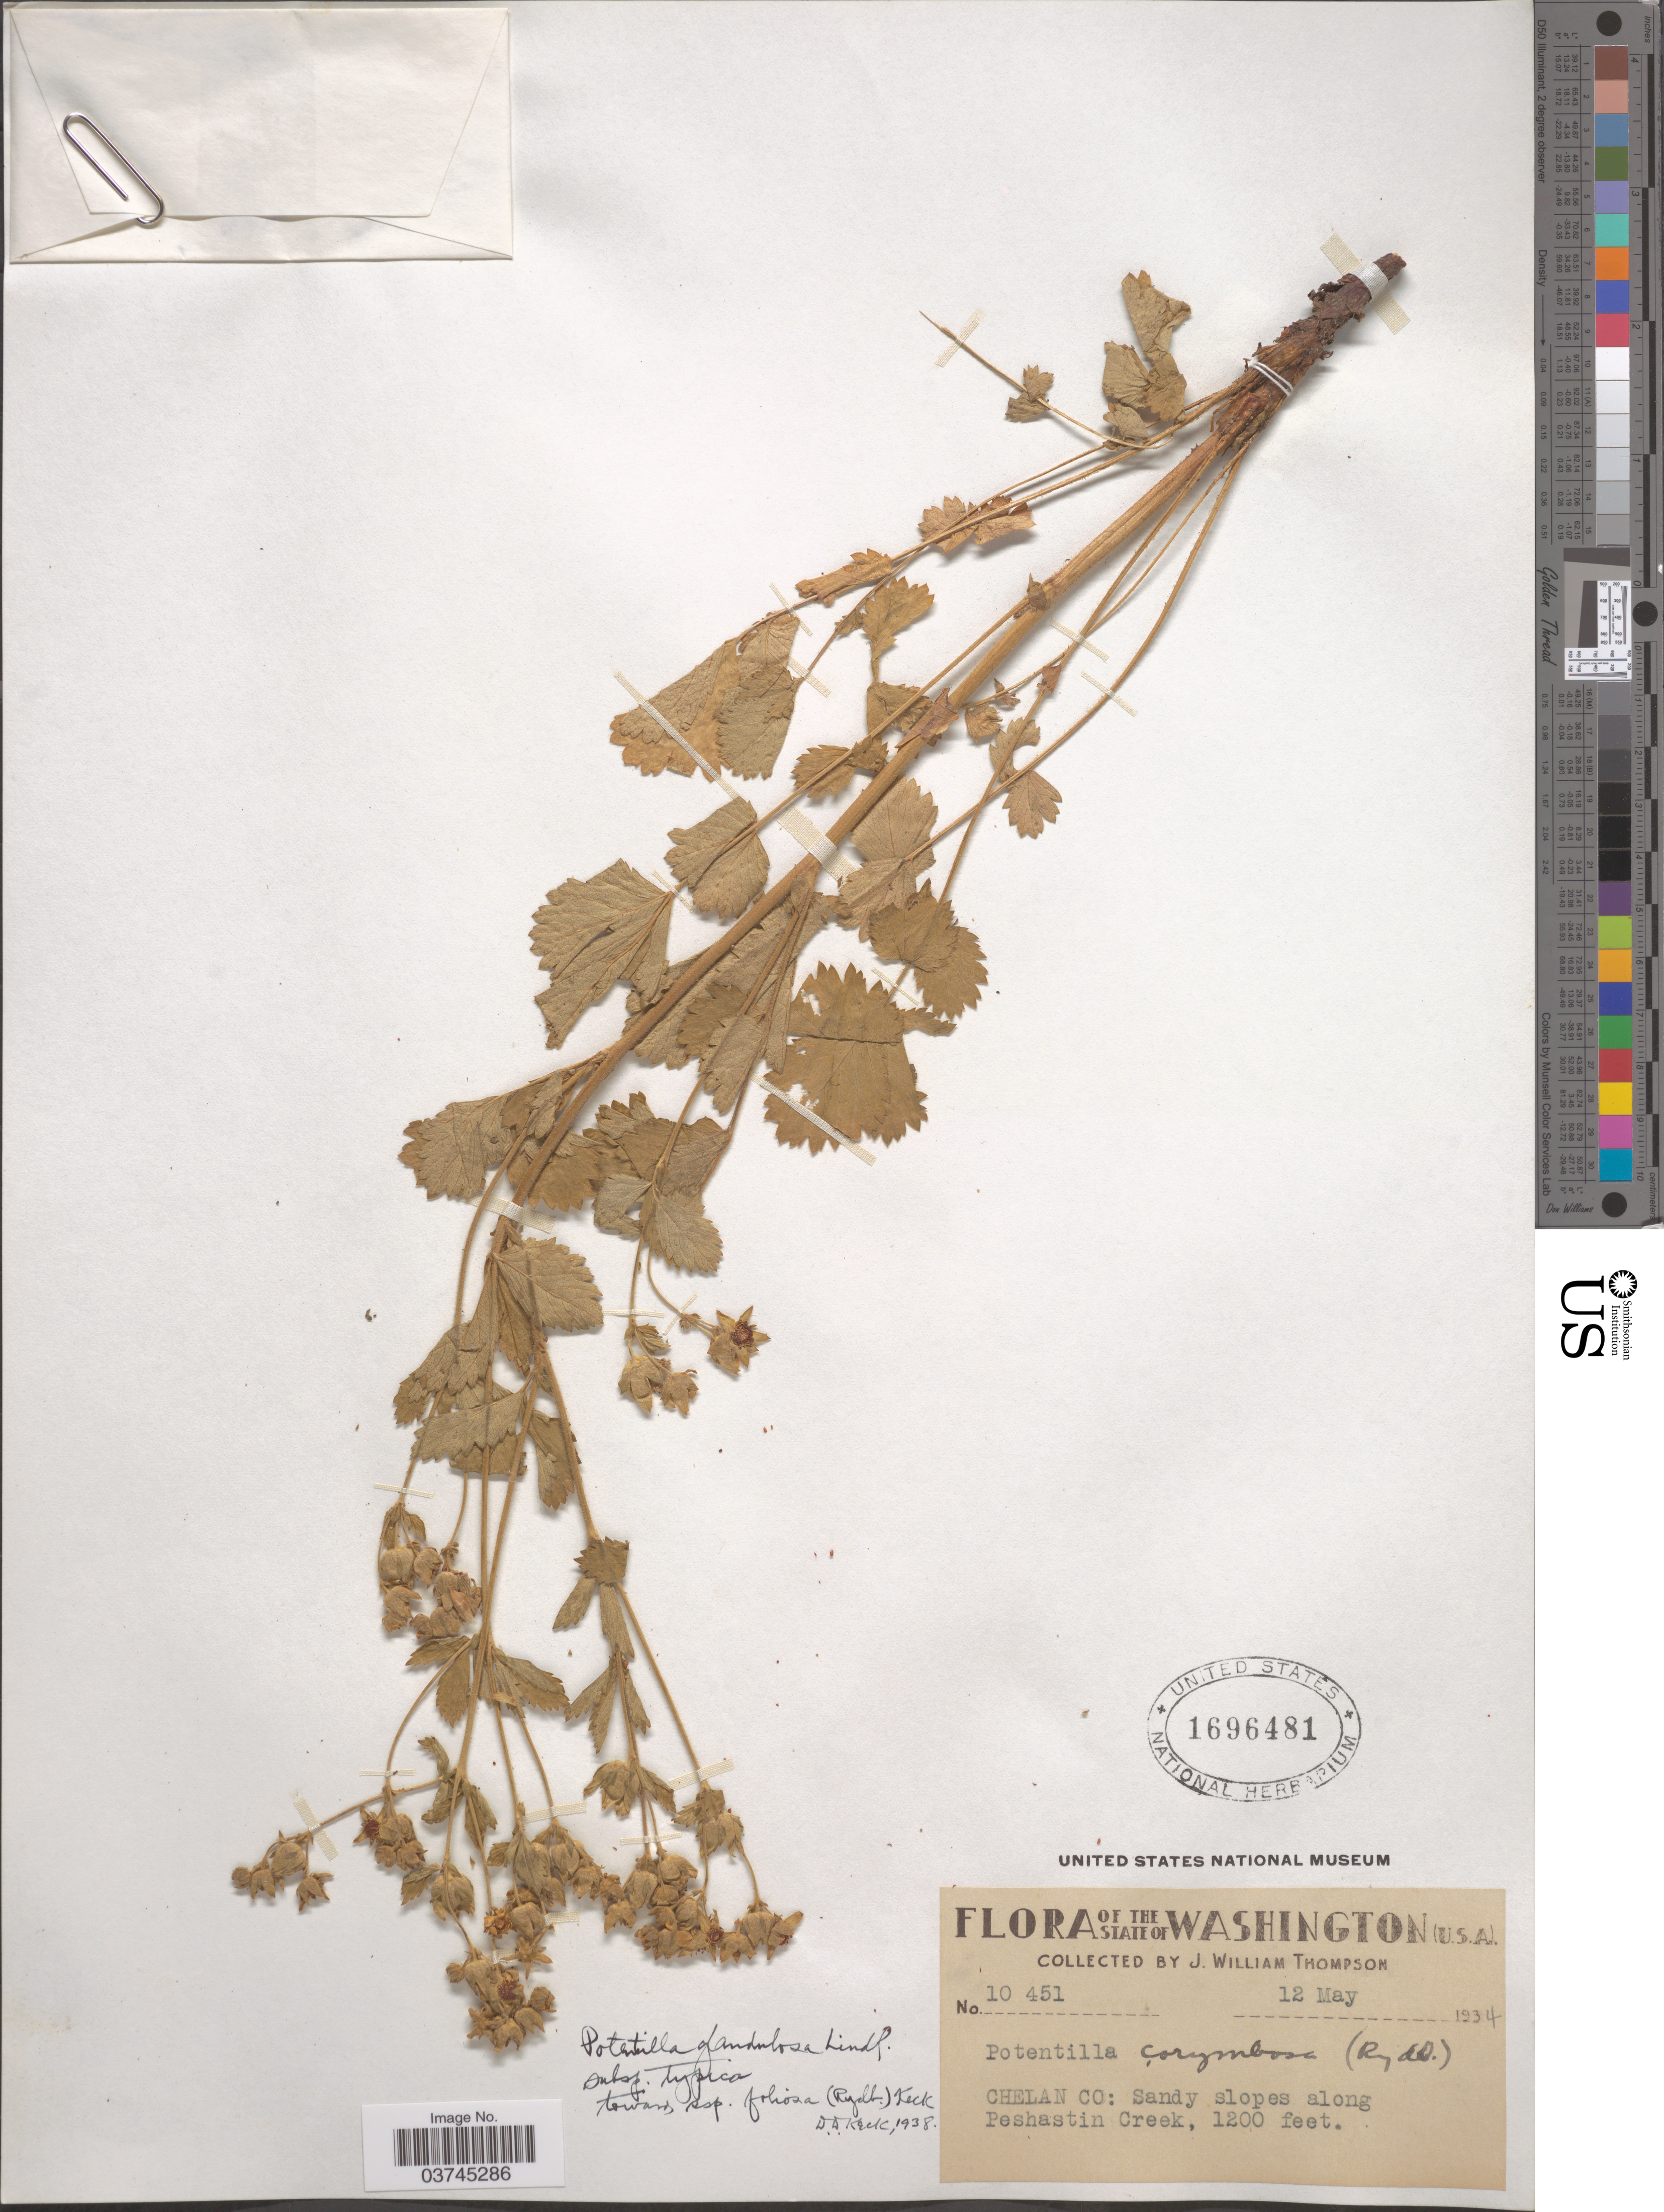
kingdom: Plantae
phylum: Tracheophyta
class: Magnoliopsida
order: Rosales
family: Rosaceae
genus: Drymocallis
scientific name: Drymocallis glandulosa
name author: (Lindl.) Rydb.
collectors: J. W. Thompson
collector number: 10451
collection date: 1934-05-12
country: United States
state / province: Washington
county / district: Chelan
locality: Chelan Co: Sandy slopes along Peshastin Creek.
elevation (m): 366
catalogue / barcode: US 1696481